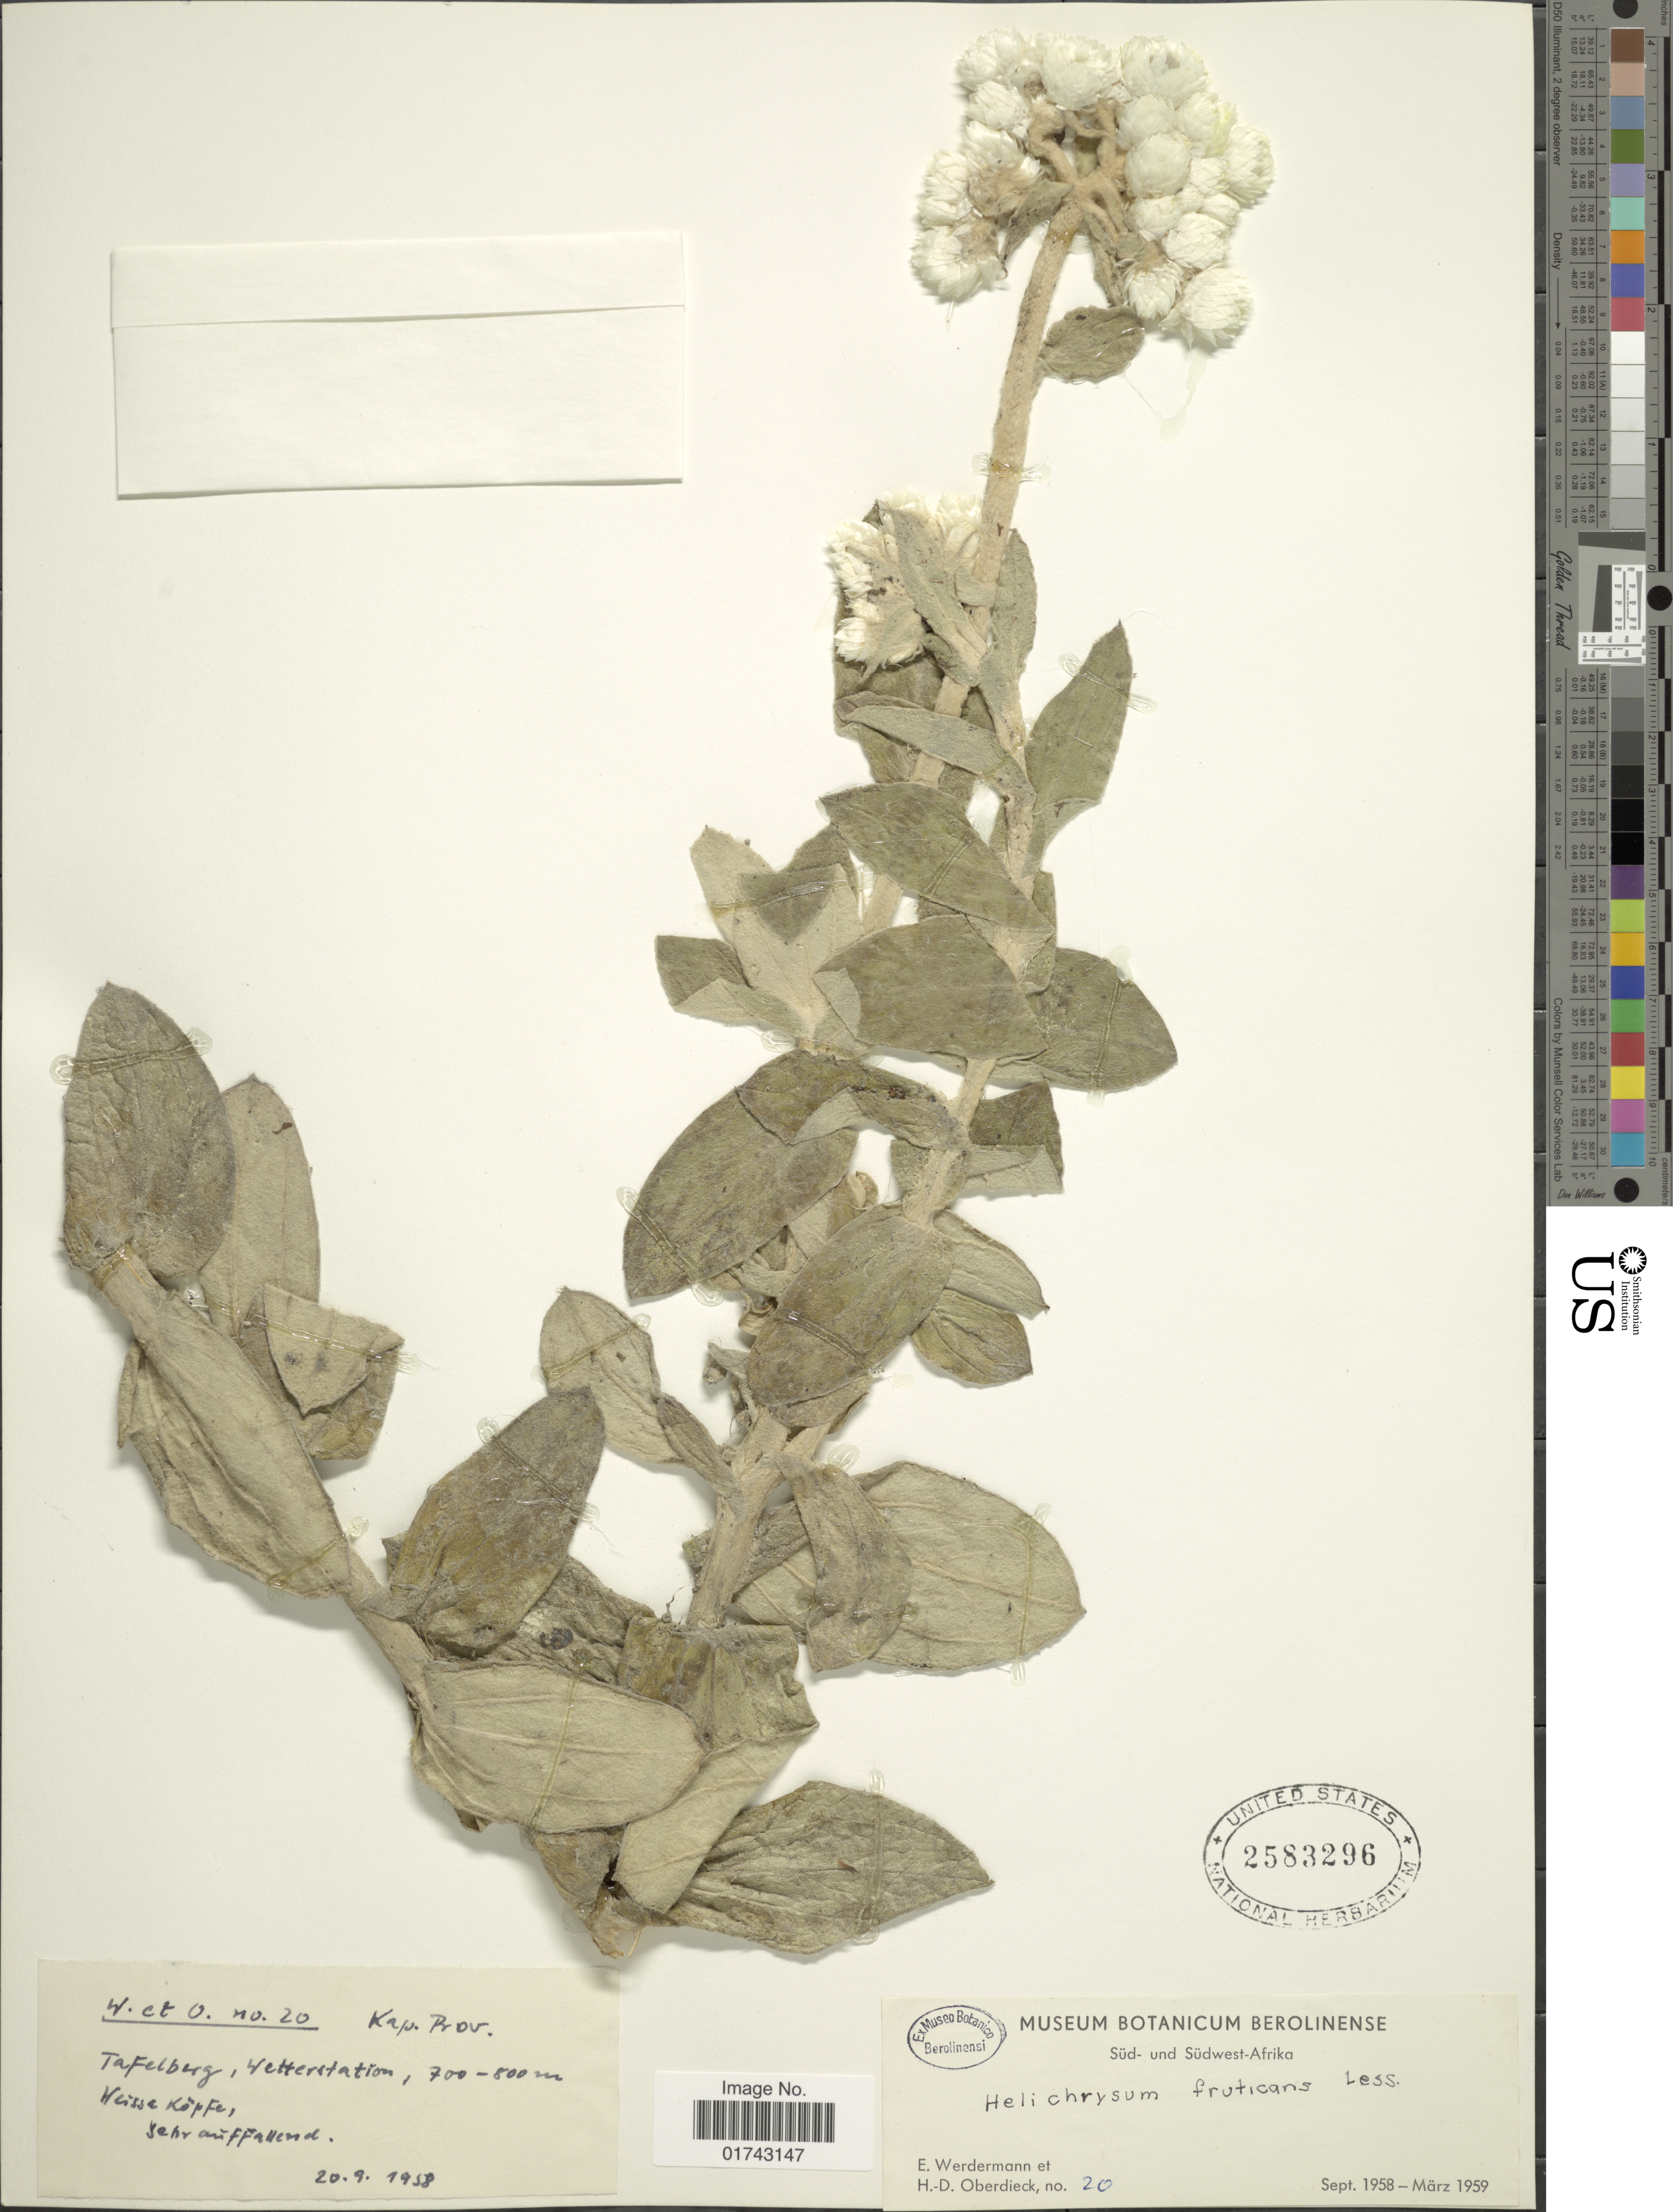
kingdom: Plantae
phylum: Tracheophyta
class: Magnoliopsida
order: Asterales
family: Asteraceae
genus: Helichrysum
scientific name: Helichrysum fruticans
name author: (L.) D. Don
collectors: E. Werdermann & H. Oberdieck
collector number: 20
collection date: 1958-09-20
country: South Africa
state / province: Western Cape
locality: Kap Prov., Tafelberg, Wetterstation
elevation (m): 700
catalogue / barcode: US 2583296